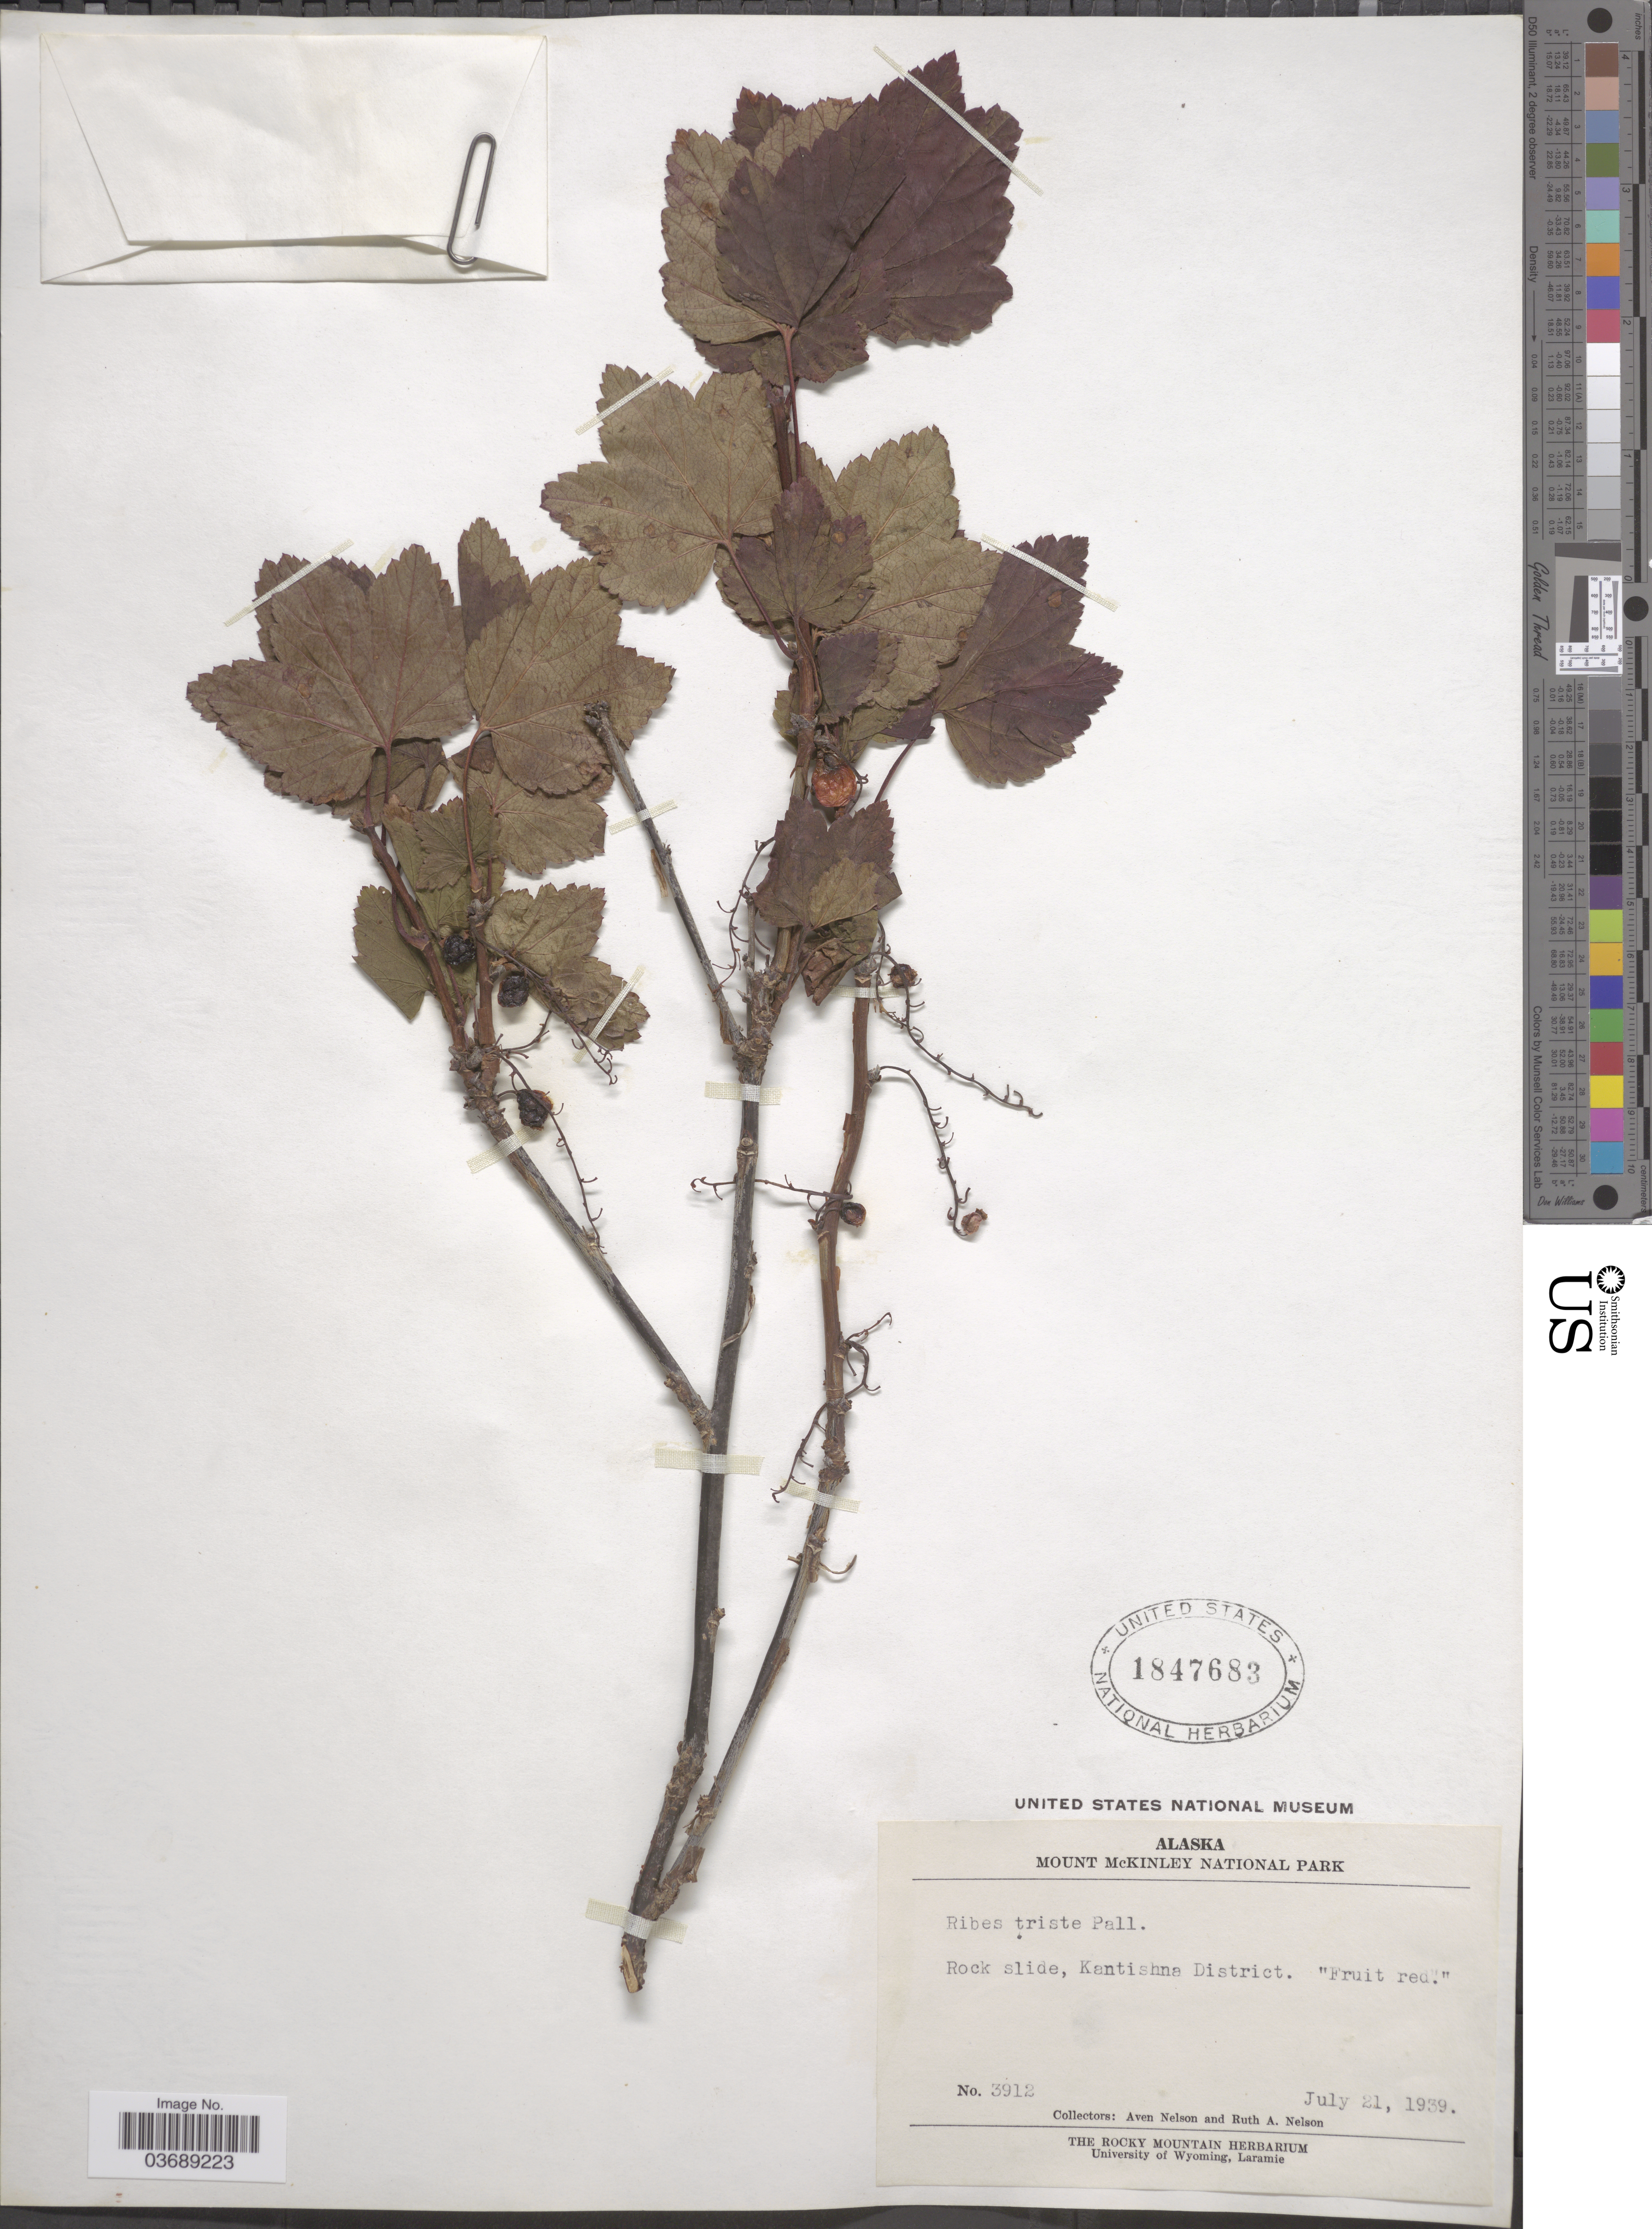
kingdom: Plantae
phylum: Tracheophyta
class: Magnoliopsida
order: Saxifragales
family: Grossulariaceae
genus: Ribes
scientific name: Ribes triste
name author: Pall.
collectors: A. Nelson & R. A. Nelson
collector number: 3912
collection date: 1939-07-21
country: United States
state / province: Alaska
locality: Mount McKinley National Park. Rock slide, Kantishna District. "Fruit Red".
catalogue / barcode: US 1847683